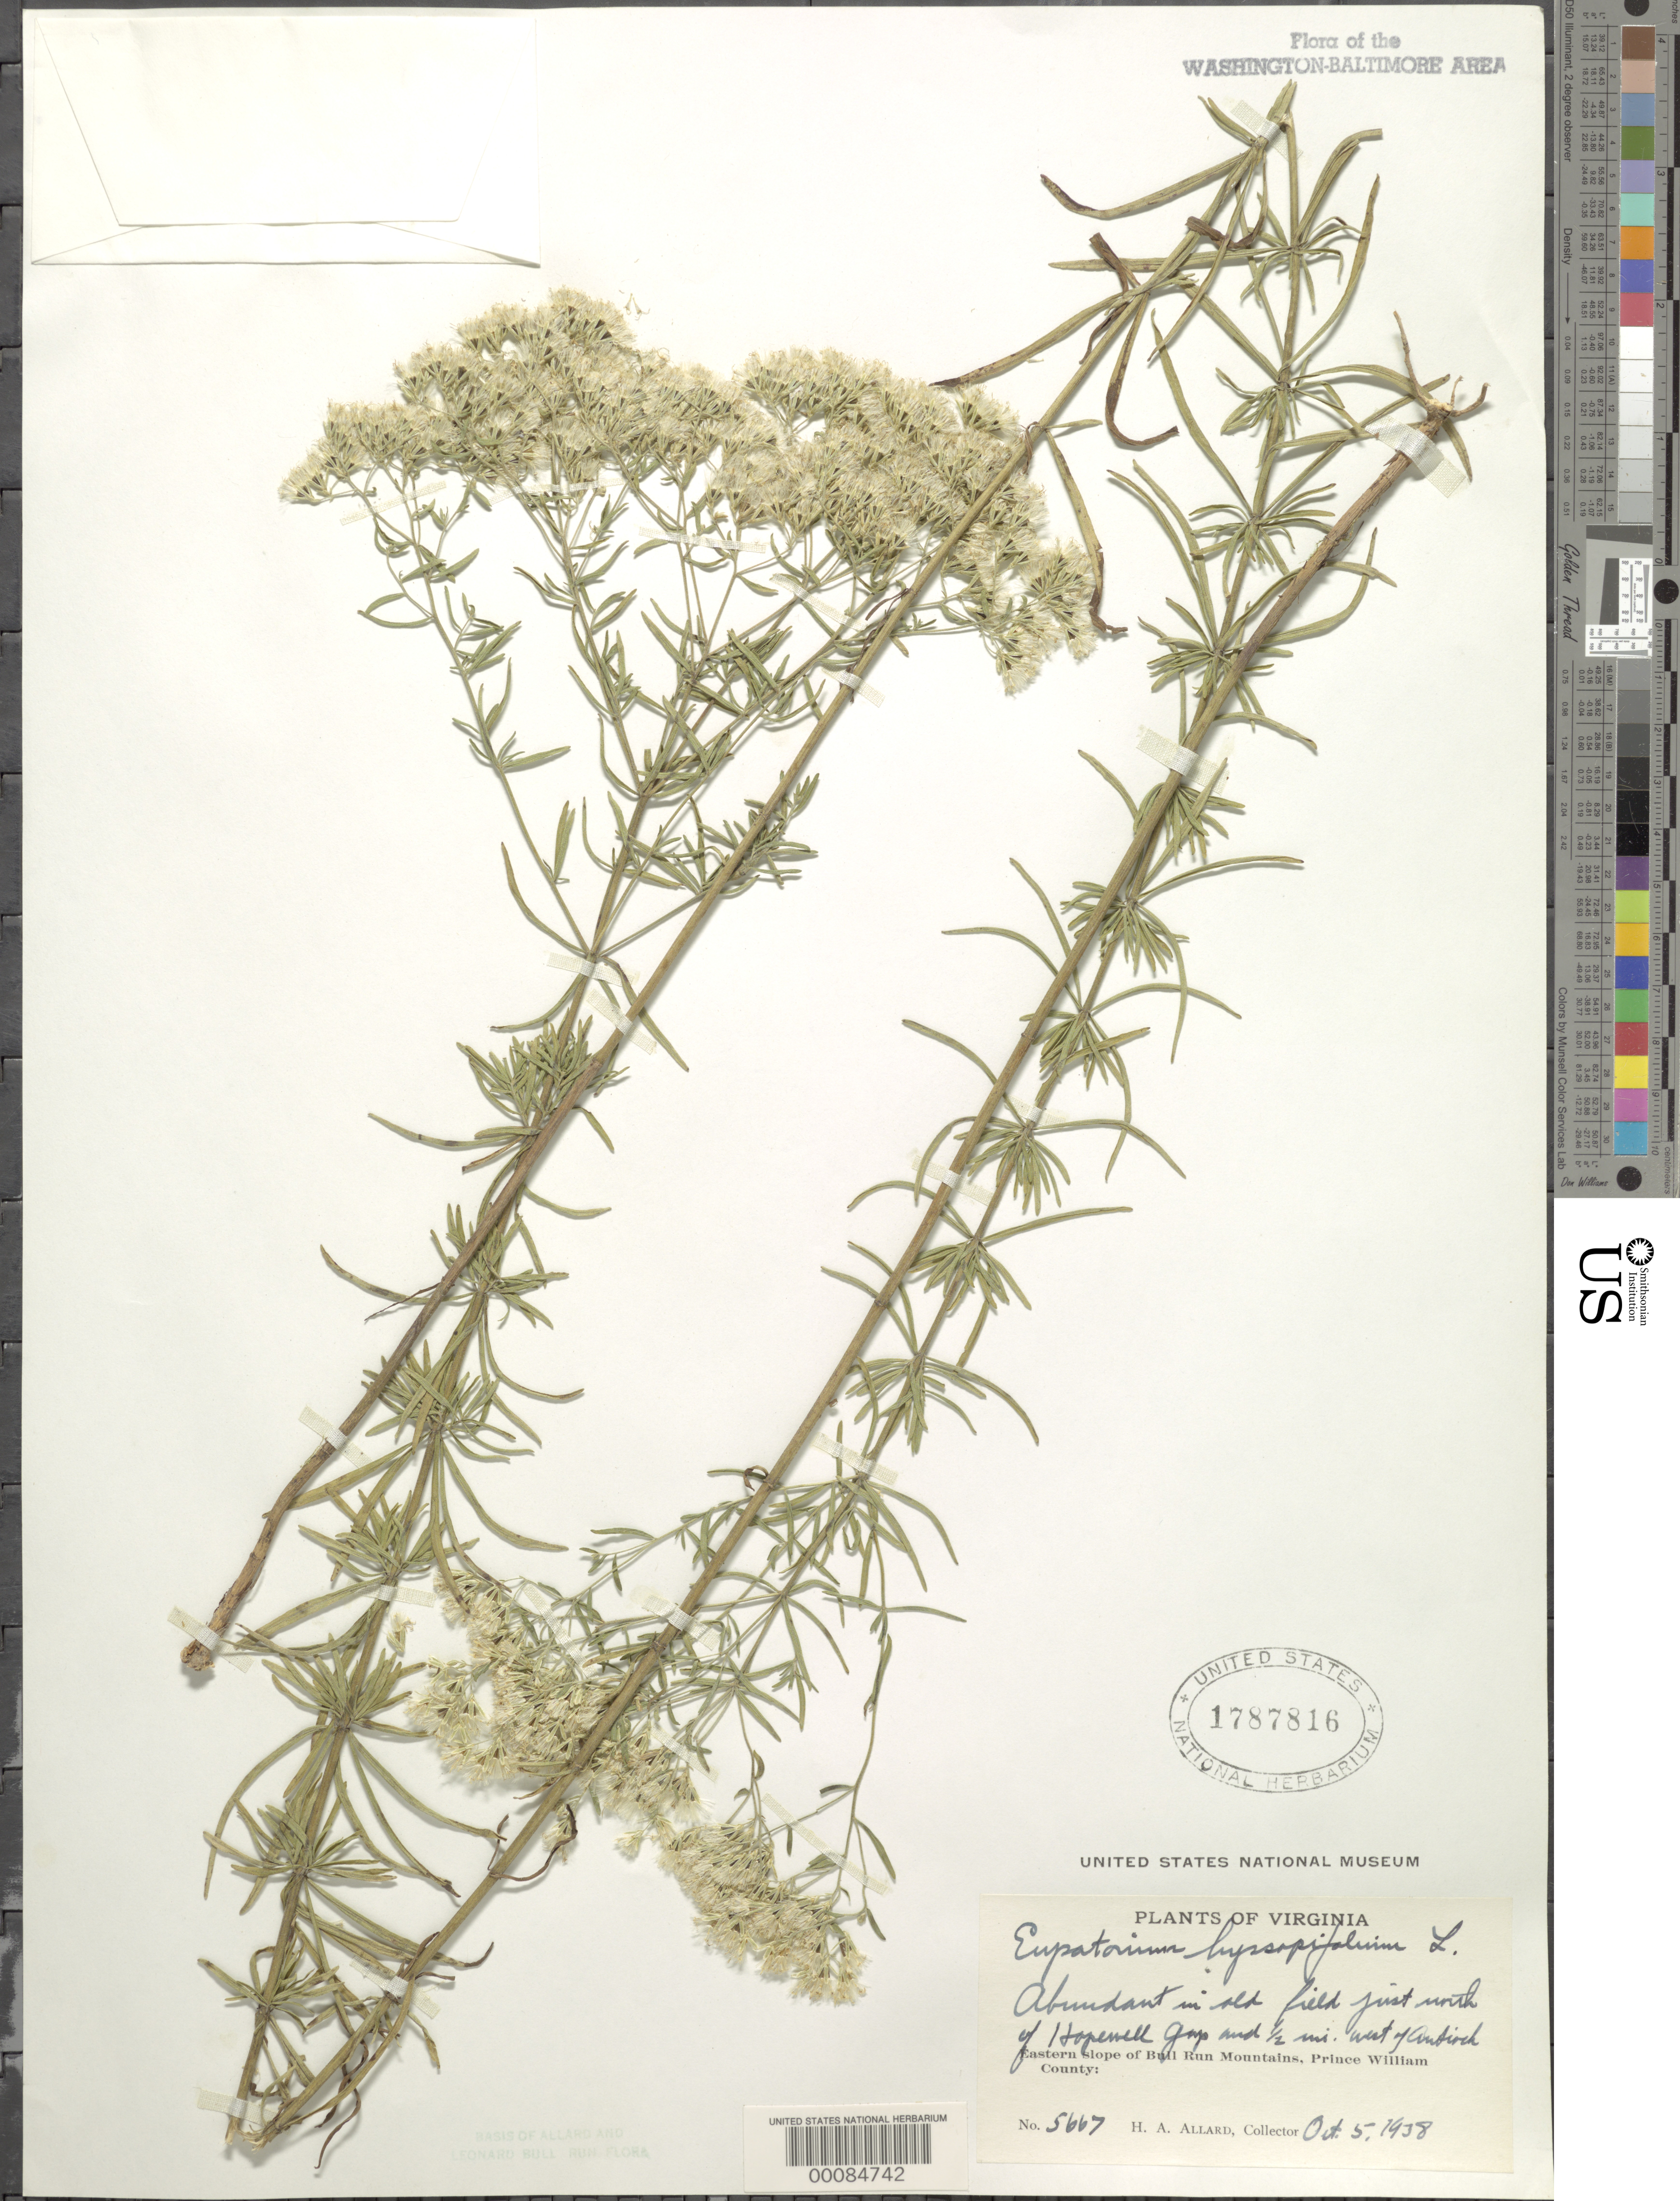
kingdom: Plantae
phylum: Tracheophyta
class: Magnoliopsida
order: Asterales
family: Asteraceae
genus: Eupatorium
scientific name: Eupatorium hyssopifolium var. typica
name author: L.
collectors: H. A. Allard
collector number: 5667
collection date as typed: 05 Oct 1938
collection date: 1938-10-05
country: United States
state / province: Virginia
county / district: Prince William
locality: North of Hopewell Gap west of Antioch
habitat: Old field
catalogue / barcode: US 1787816